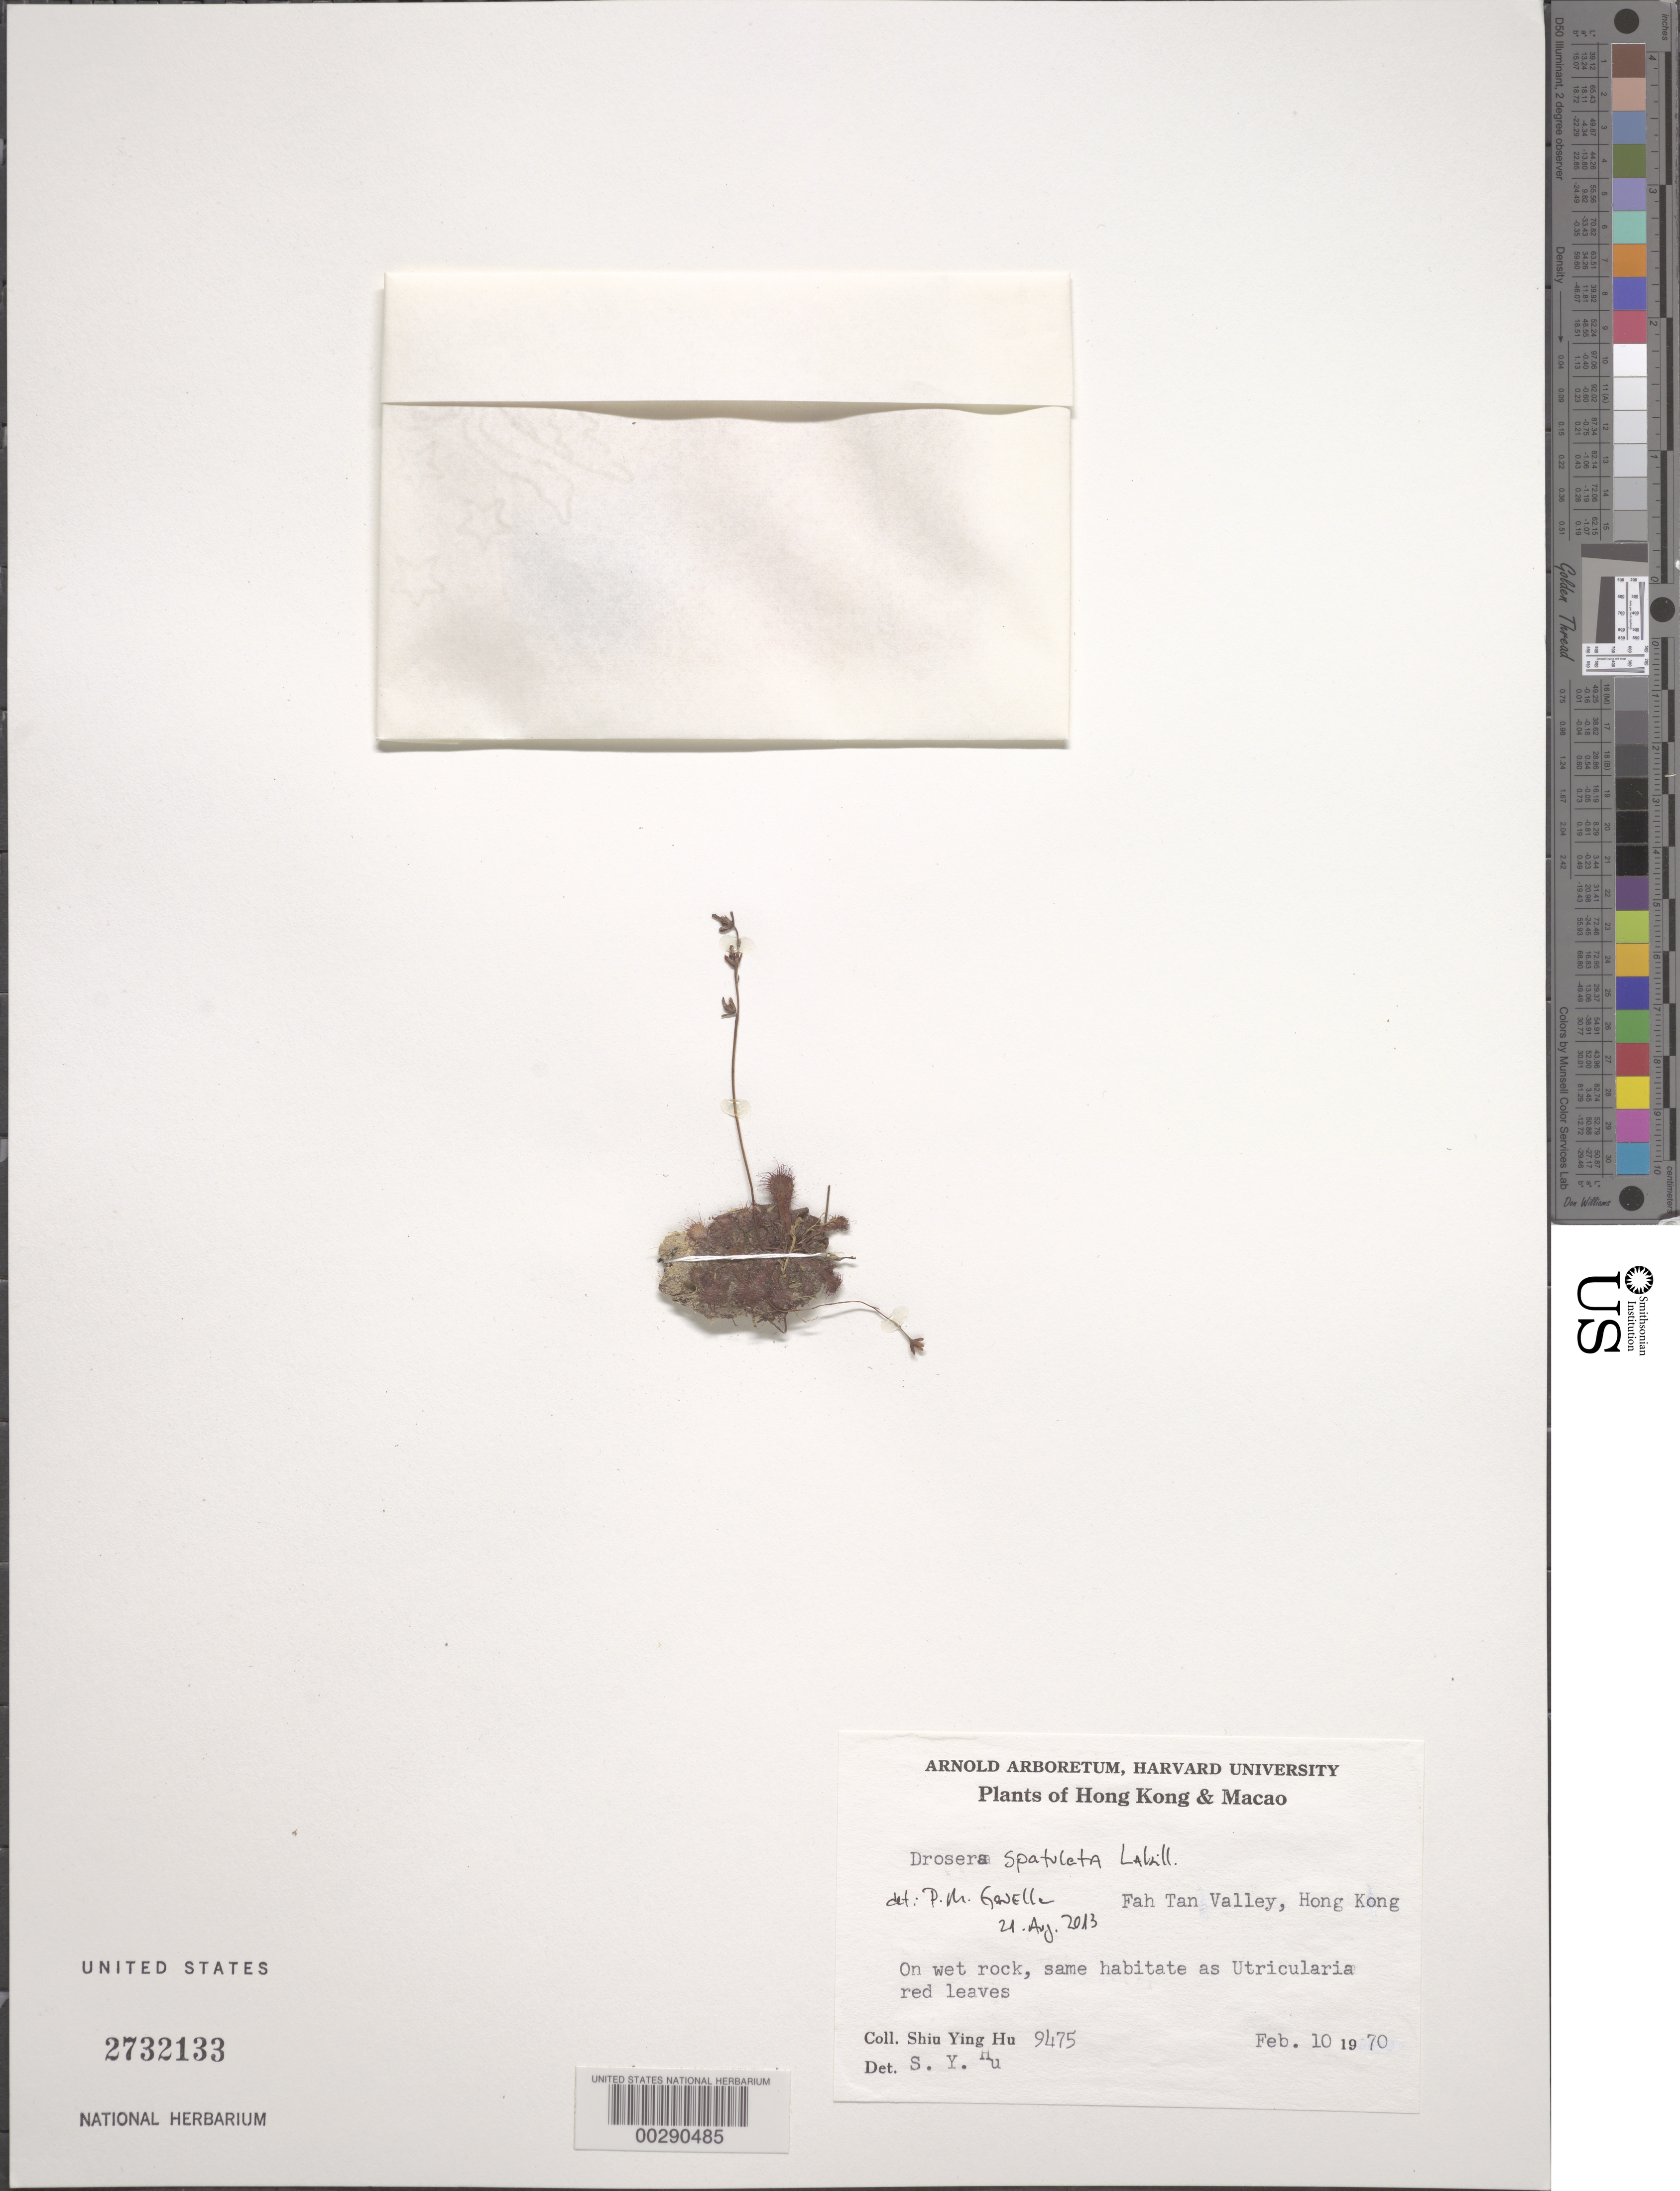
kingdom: Plantae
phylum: Tracheophyta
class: Magnoliopsida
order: Caryophyllales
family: Droseraceae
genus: Drosera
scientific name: Drosera spatulata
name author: Labill.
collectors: S. Y. Hu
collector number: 9475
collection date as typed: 10 Feb 1970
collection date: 1970-02-10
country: China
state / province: Hong Kong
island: Hong Kong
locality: Fan Tan Valley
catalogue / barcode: US 2732133